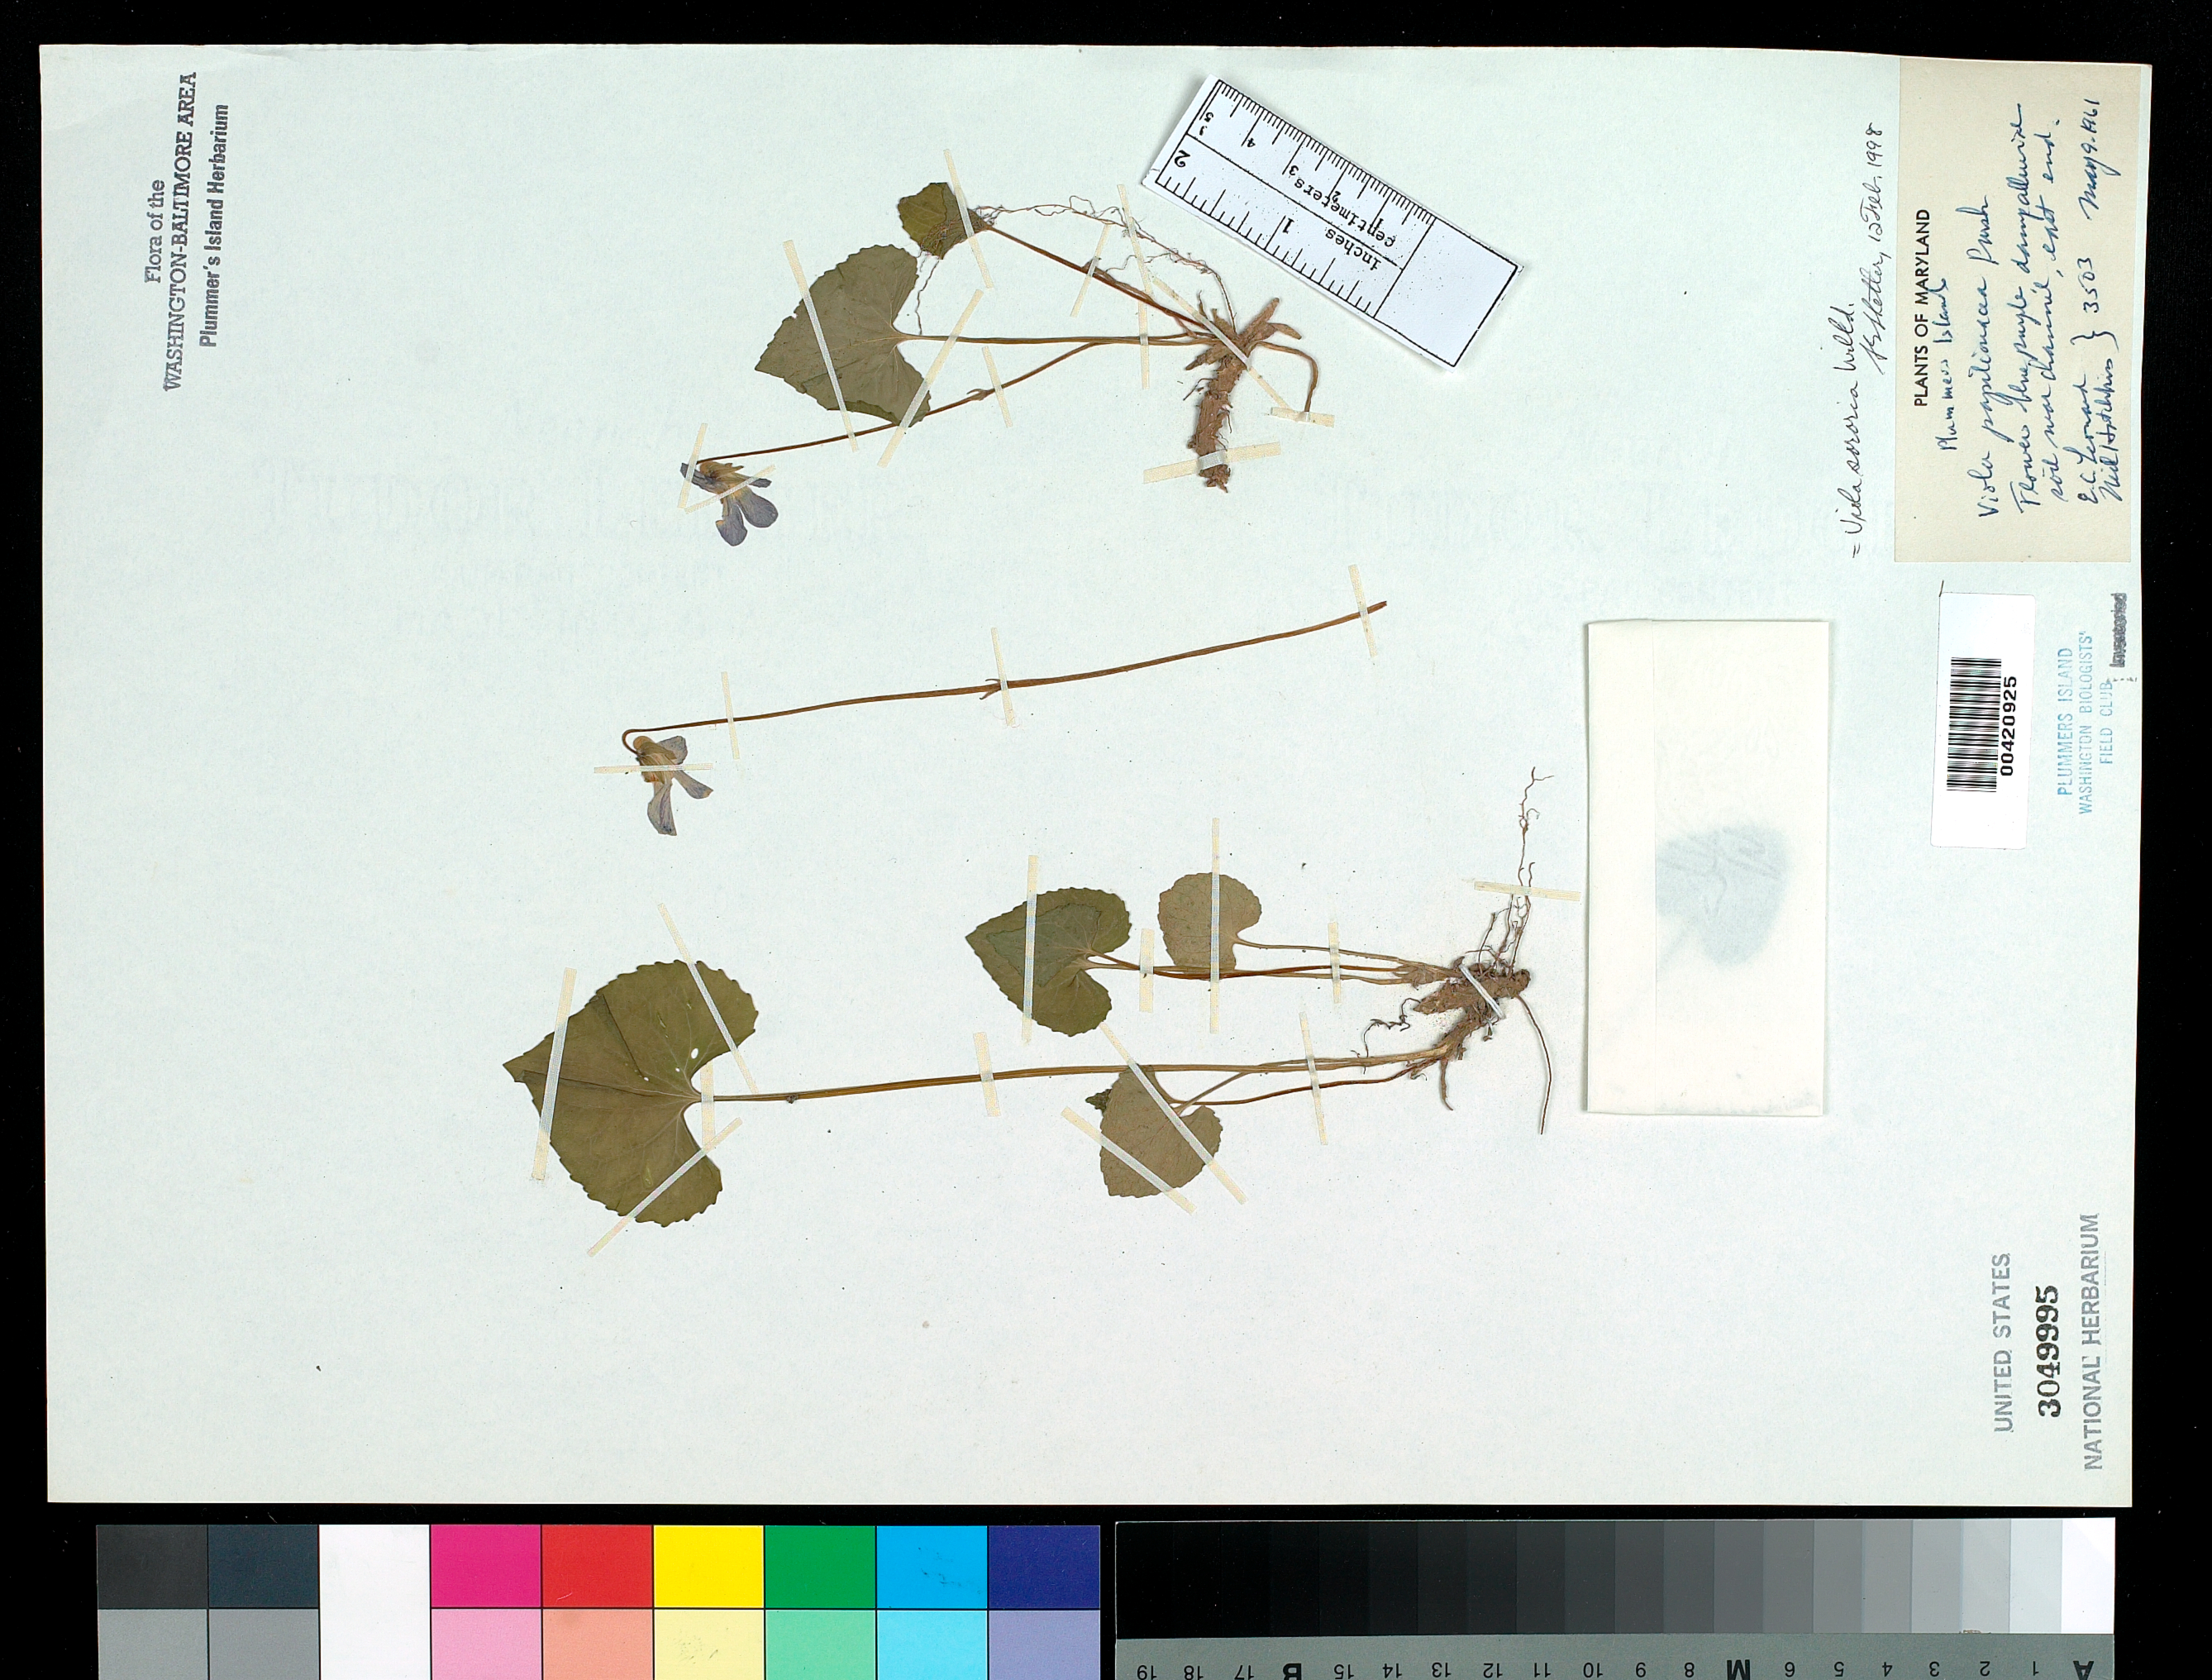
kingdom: Plantae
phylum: Tracheophyta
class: Magnoliopsida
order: Malpighiales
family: Violaceae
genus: Viola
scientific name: Viola sororia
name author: Willd.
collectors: E. C. Leonard & N. Hotchkiss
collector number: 3503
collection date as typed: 09 May 1961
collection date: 1961-05-09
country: United States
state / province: Maryland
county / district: Montgomery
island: Plummers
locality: Plummer's Island, near Channel, east end Plummers Island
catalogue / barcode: US 3049995